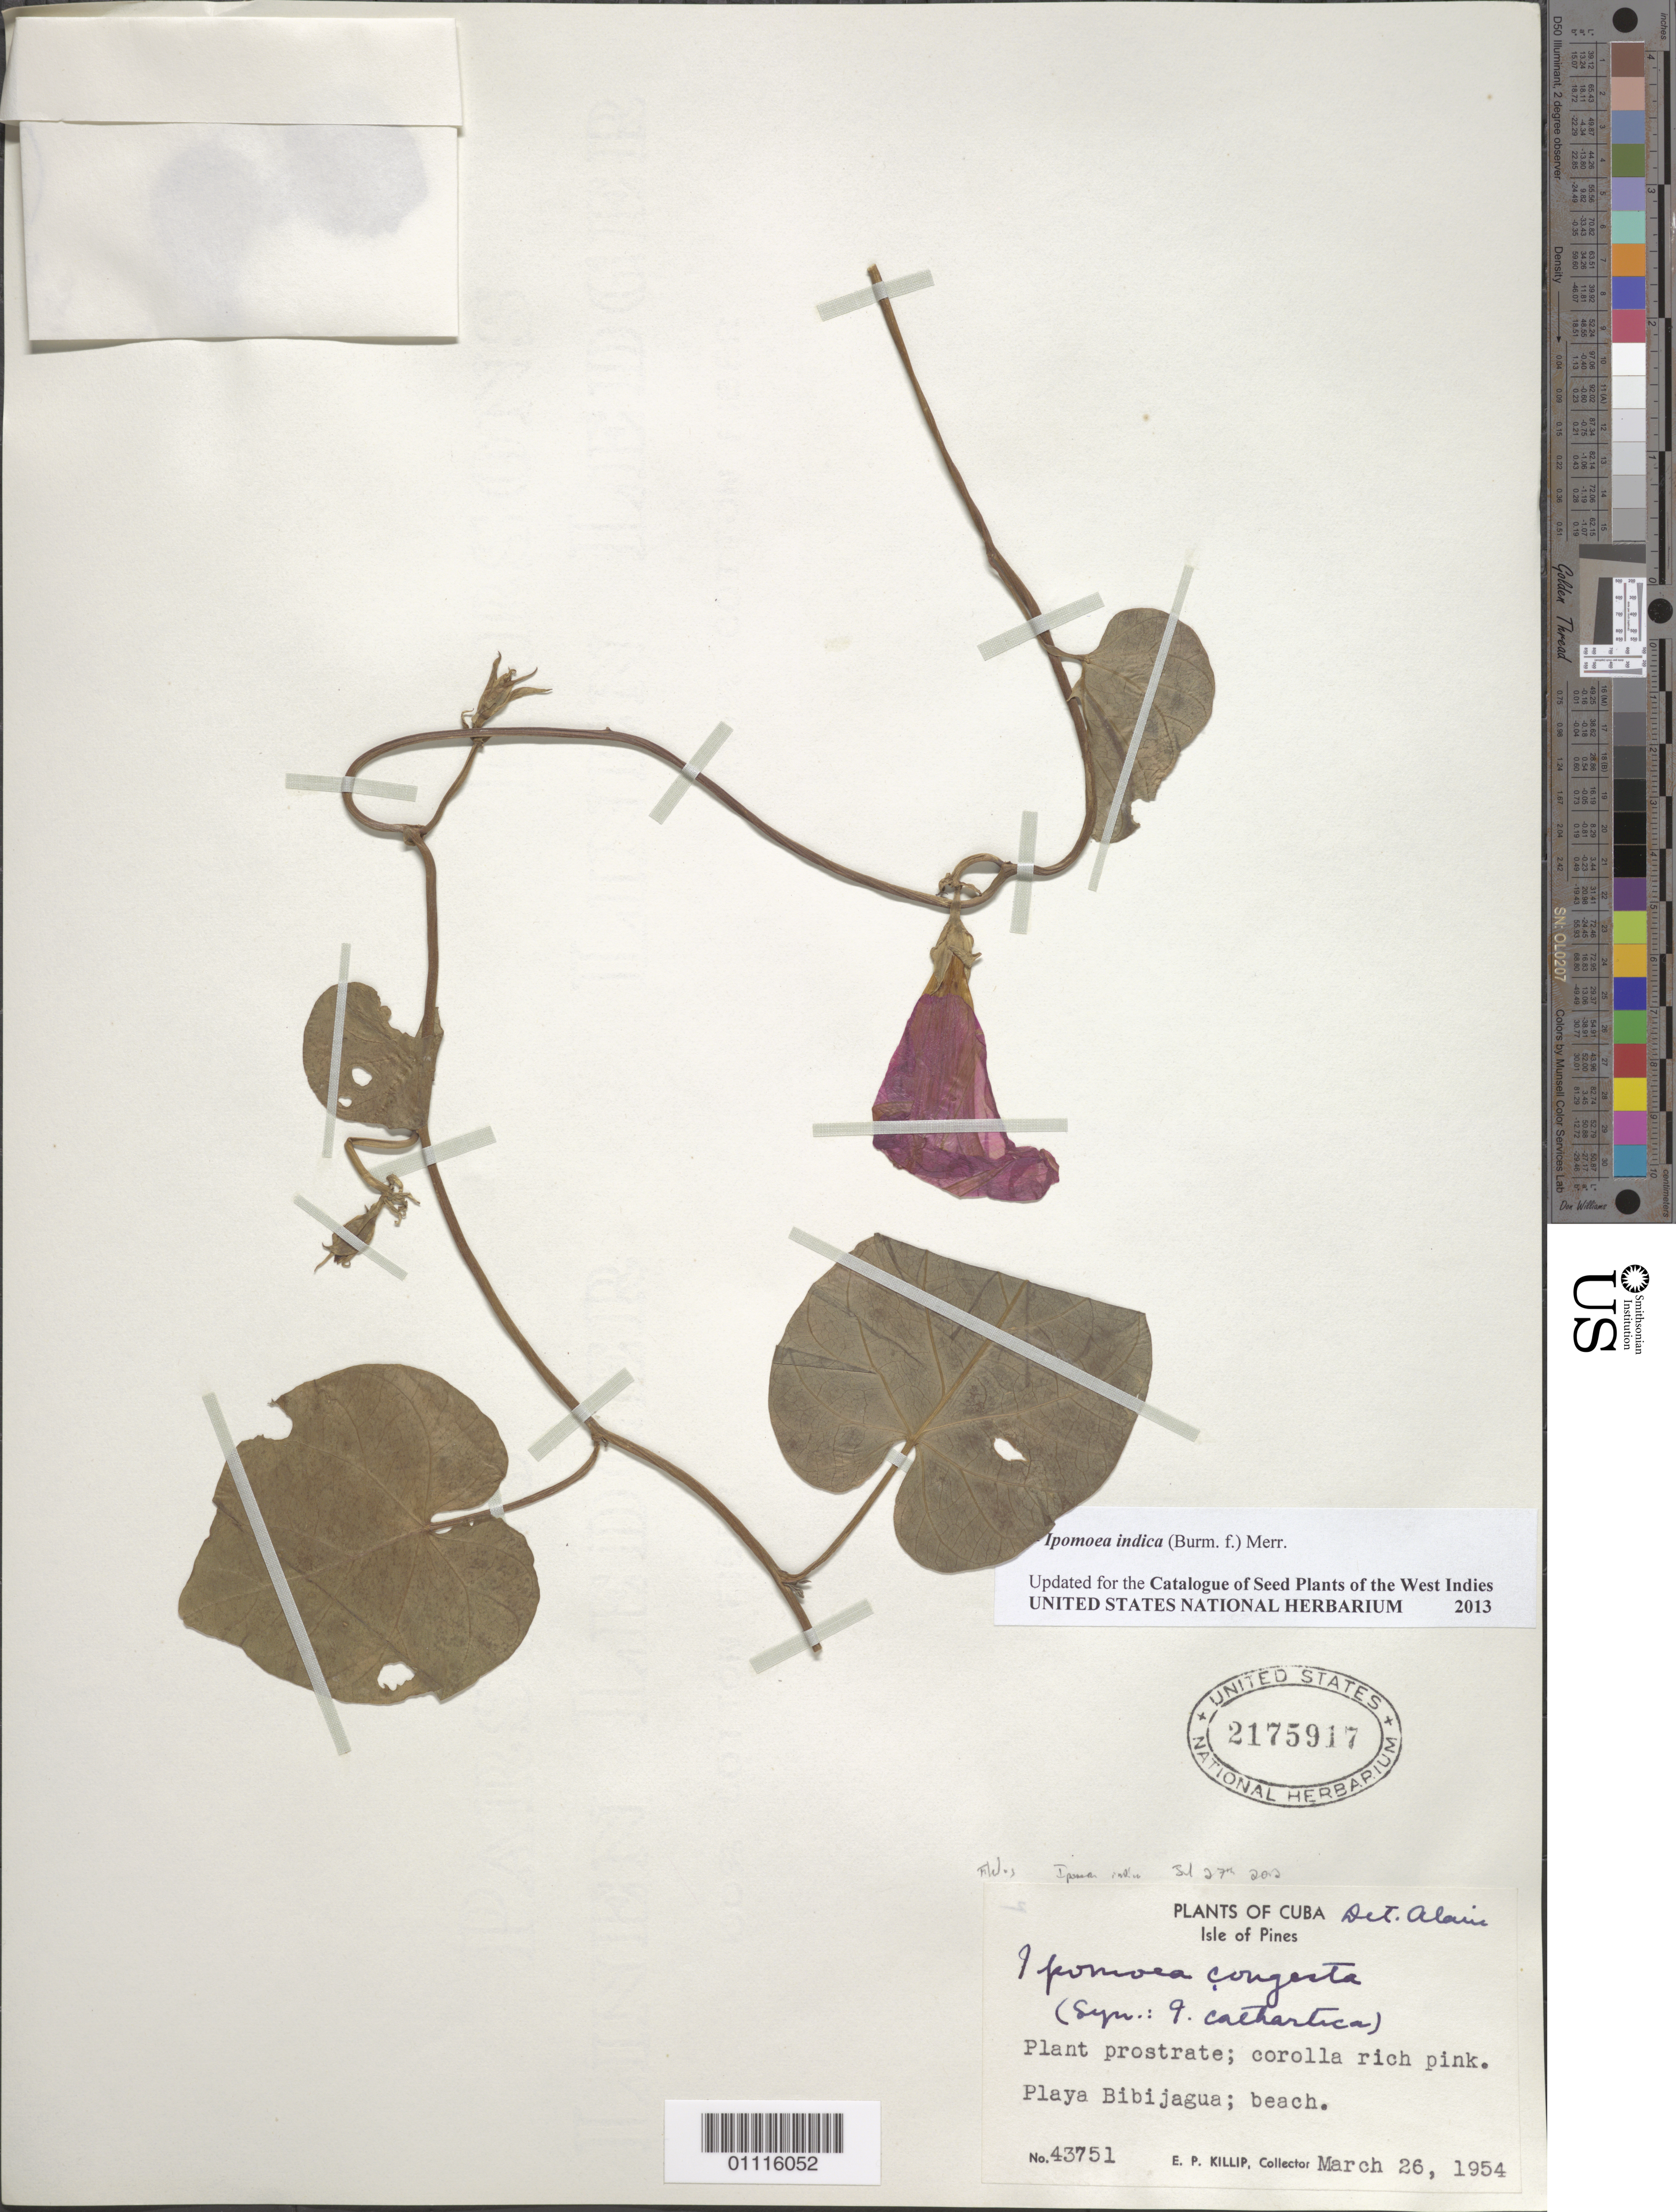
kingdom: Plantae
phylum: Tracheophyta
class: Magnoliopsida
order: Solanales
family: Convolvulaceae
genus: Ipomoea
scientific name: Ipomoea indica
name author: (Burm.) Merr.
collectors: E. P. Killip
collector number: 43751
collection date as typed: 26 Mar 1954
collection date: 1954-03-26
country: Cuba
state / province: Isla de La Juventud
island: Isla de la Juventud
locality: Playa Bibijagua; beach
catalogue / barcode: US 2175917